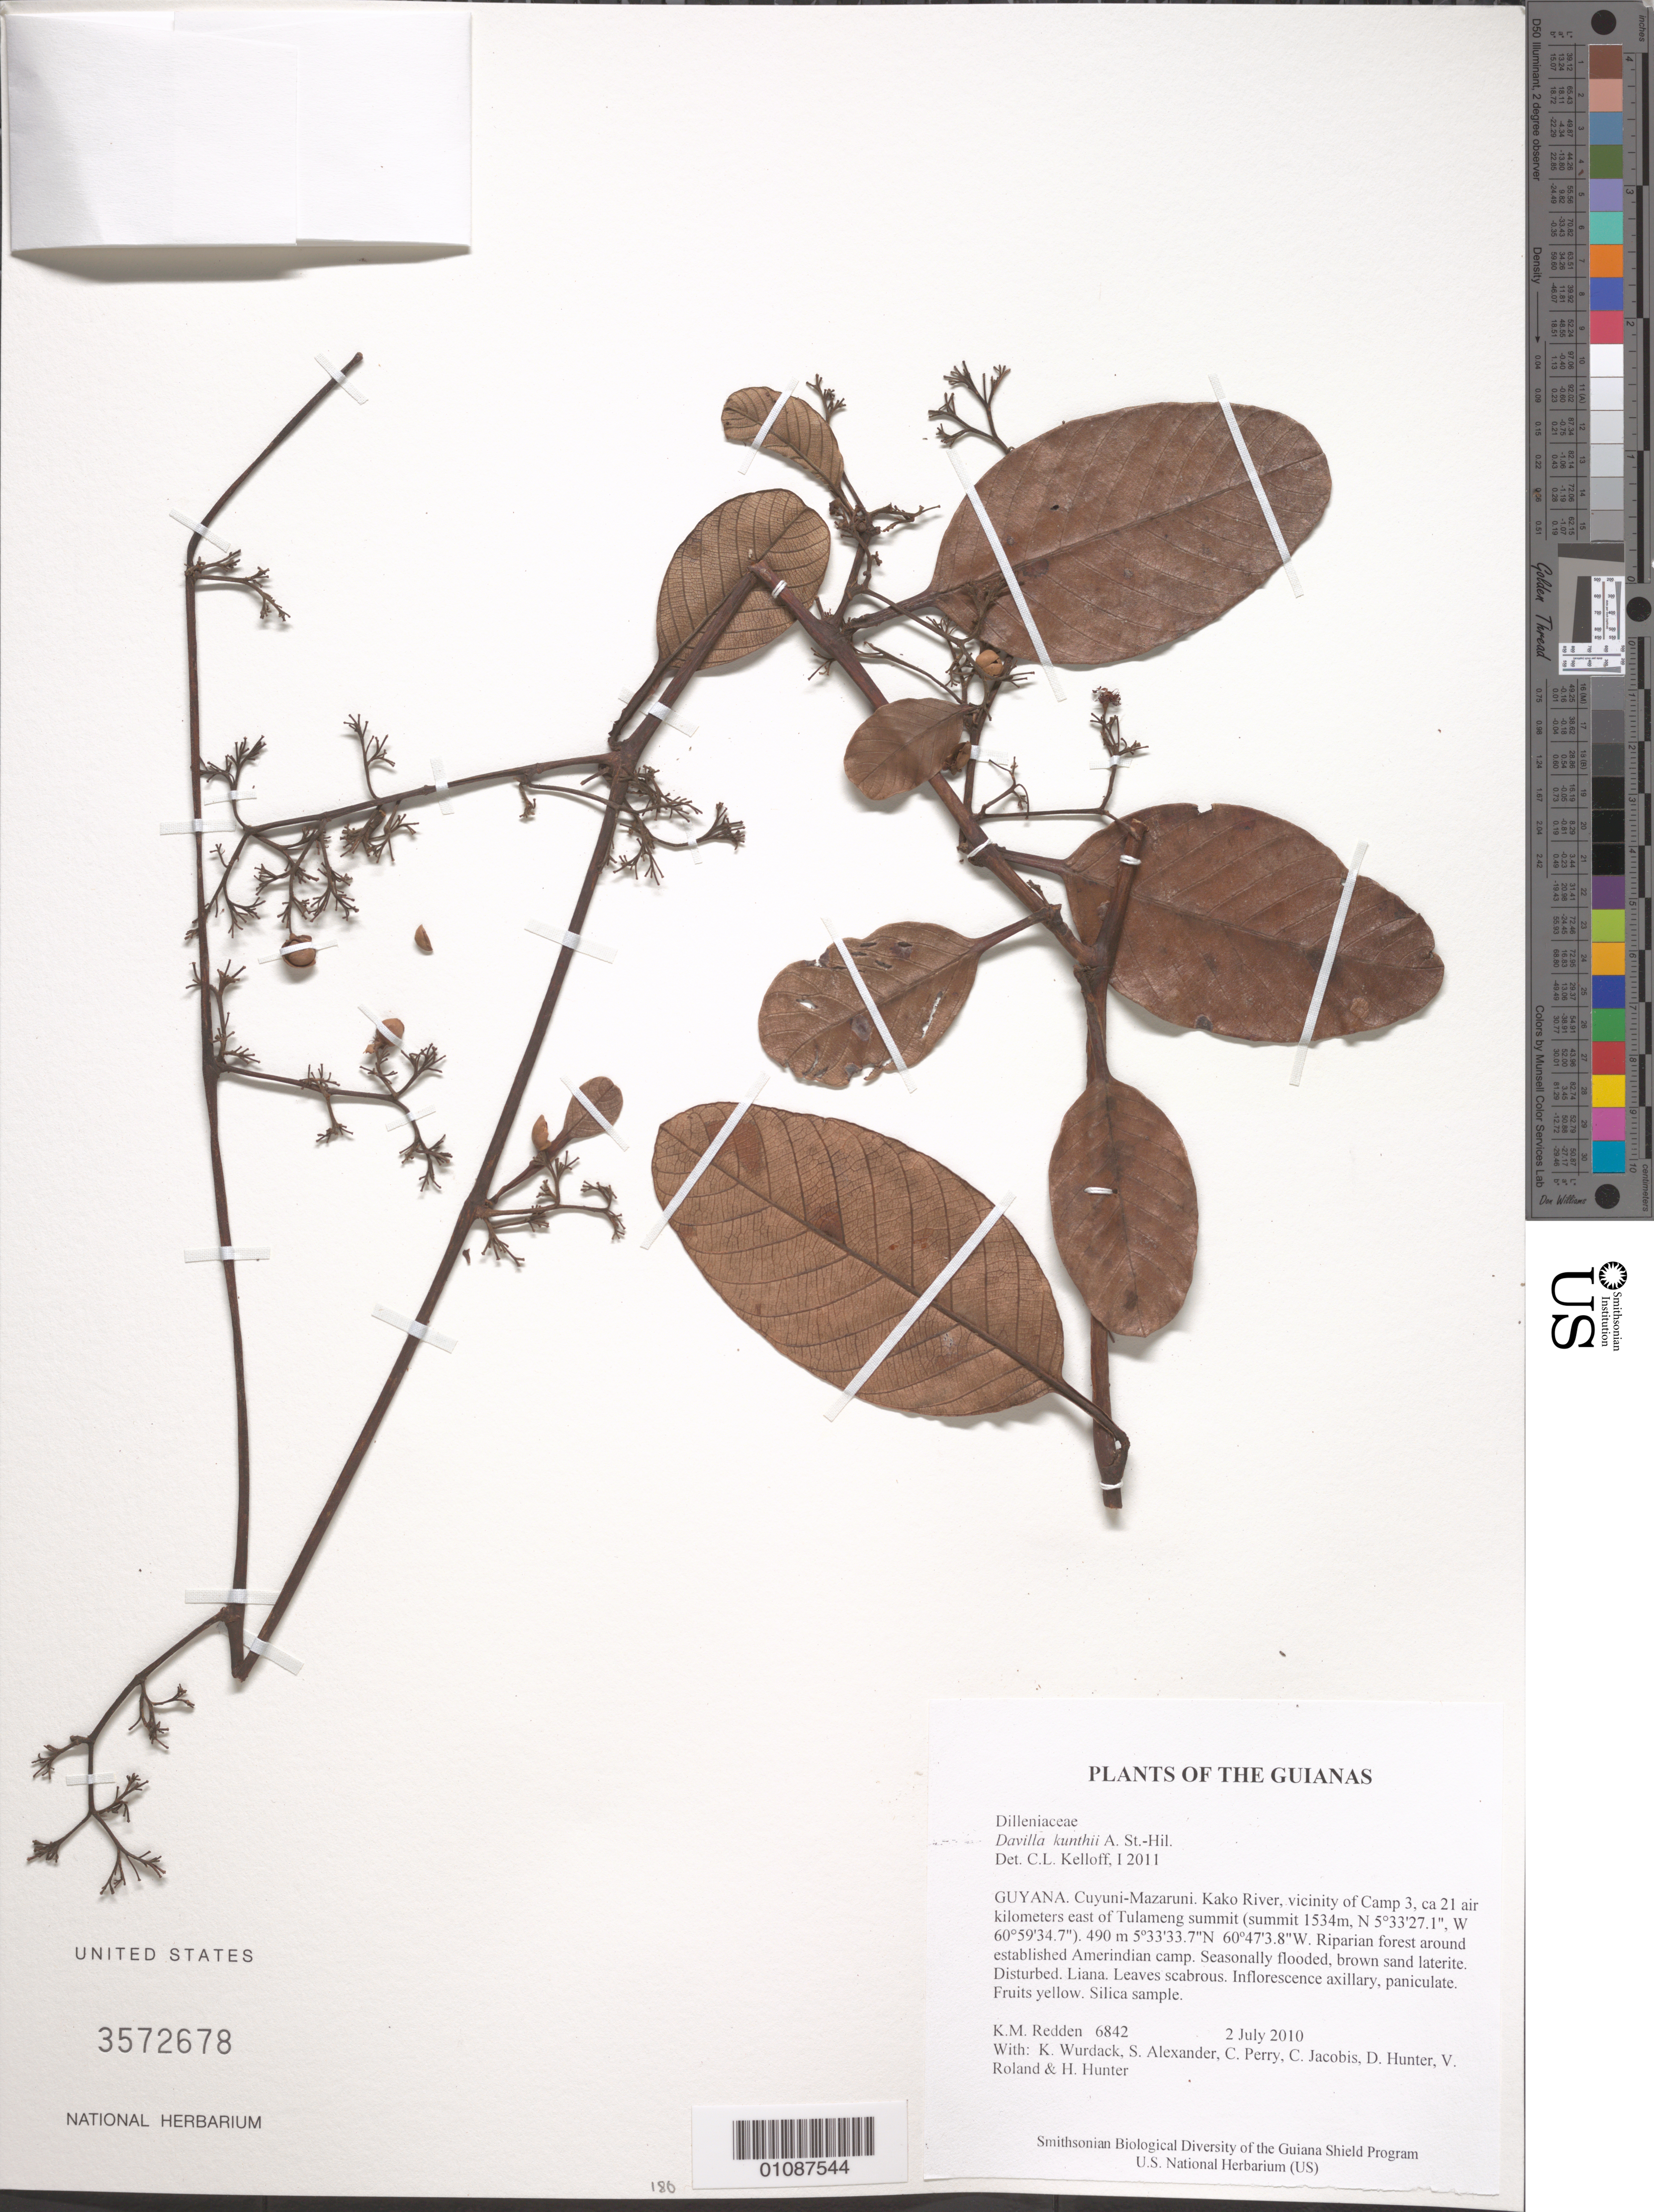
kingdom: Plantae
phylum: Tracheophyta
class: Magnoliopsida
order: Dilleniales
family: Dilleniaceae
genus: Davilla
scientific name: Davilla kunthii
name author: A. St.-Hil.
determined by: Kelloff, Carol L., (US), Smithsonian Institution - National Museum of Natural History (UNITED STATES)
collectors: K. M. Redden, K. Wurdack, S. N. Alexander, C. Perry, C. Jacobis, D. Hunter, V. Roland & H. Hunter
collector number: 6842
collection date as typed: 2 July 2010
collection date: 2010-07-02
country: Guyana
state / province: Cuyuni-Mazaruni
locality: Kako River, vicinity of Camp 3, ca 21 air kilometers east of Tulameng summit (summit 1534m, N 5°33'27.1", W 60°59'34.7")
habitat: Riparian forest around established Amerindian camp. Seasonally flooded, brown sand laterite. Disturbed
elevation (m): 490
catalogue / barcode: US 3572678